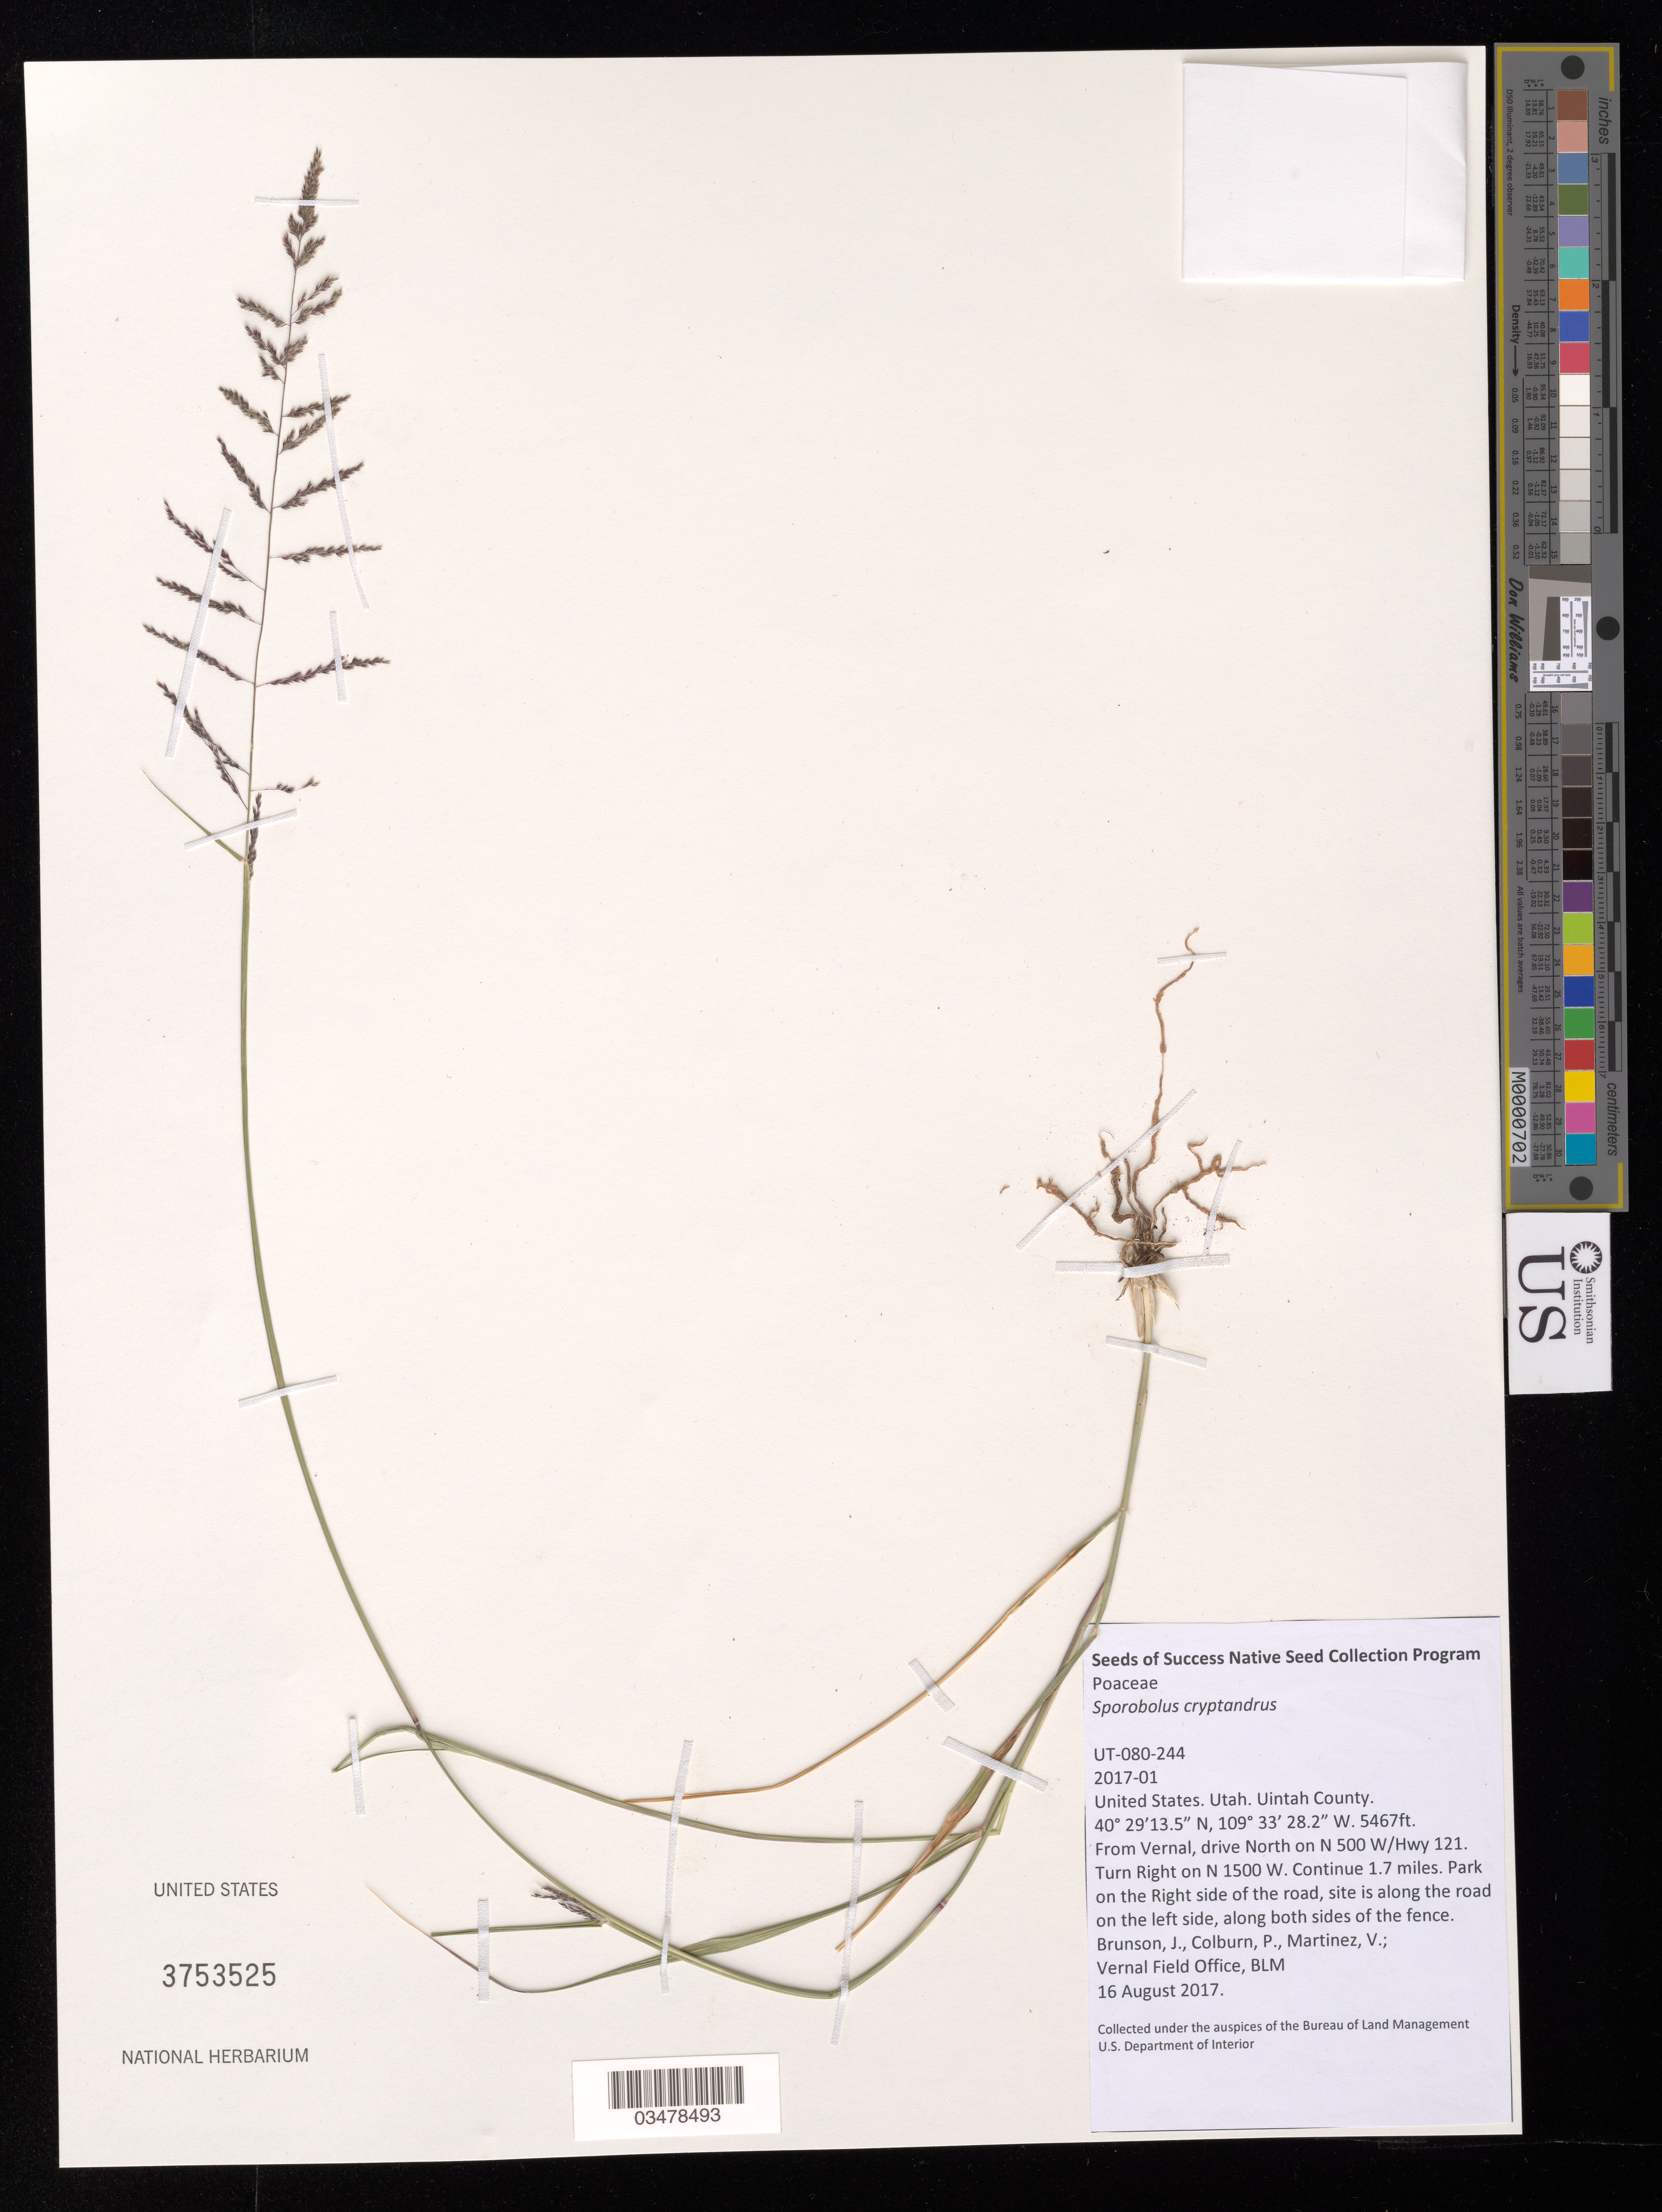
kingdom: Plantae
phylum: Tracheophyta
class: Liliopsida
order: Poales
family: Poaceae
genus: Sporobolus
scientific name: Sporobolus cryptandrus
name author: (Torr.) A. Gray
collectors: J. Brunson, V. Martinez & P. Colburn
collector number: UT080-244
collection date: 2017-08-16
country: United States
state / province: Utah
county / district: Unitah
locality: Maeser.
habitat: Semwet Streambank (Narrowleaf Cottonwood)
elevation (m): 1666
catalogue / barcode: US 3753525